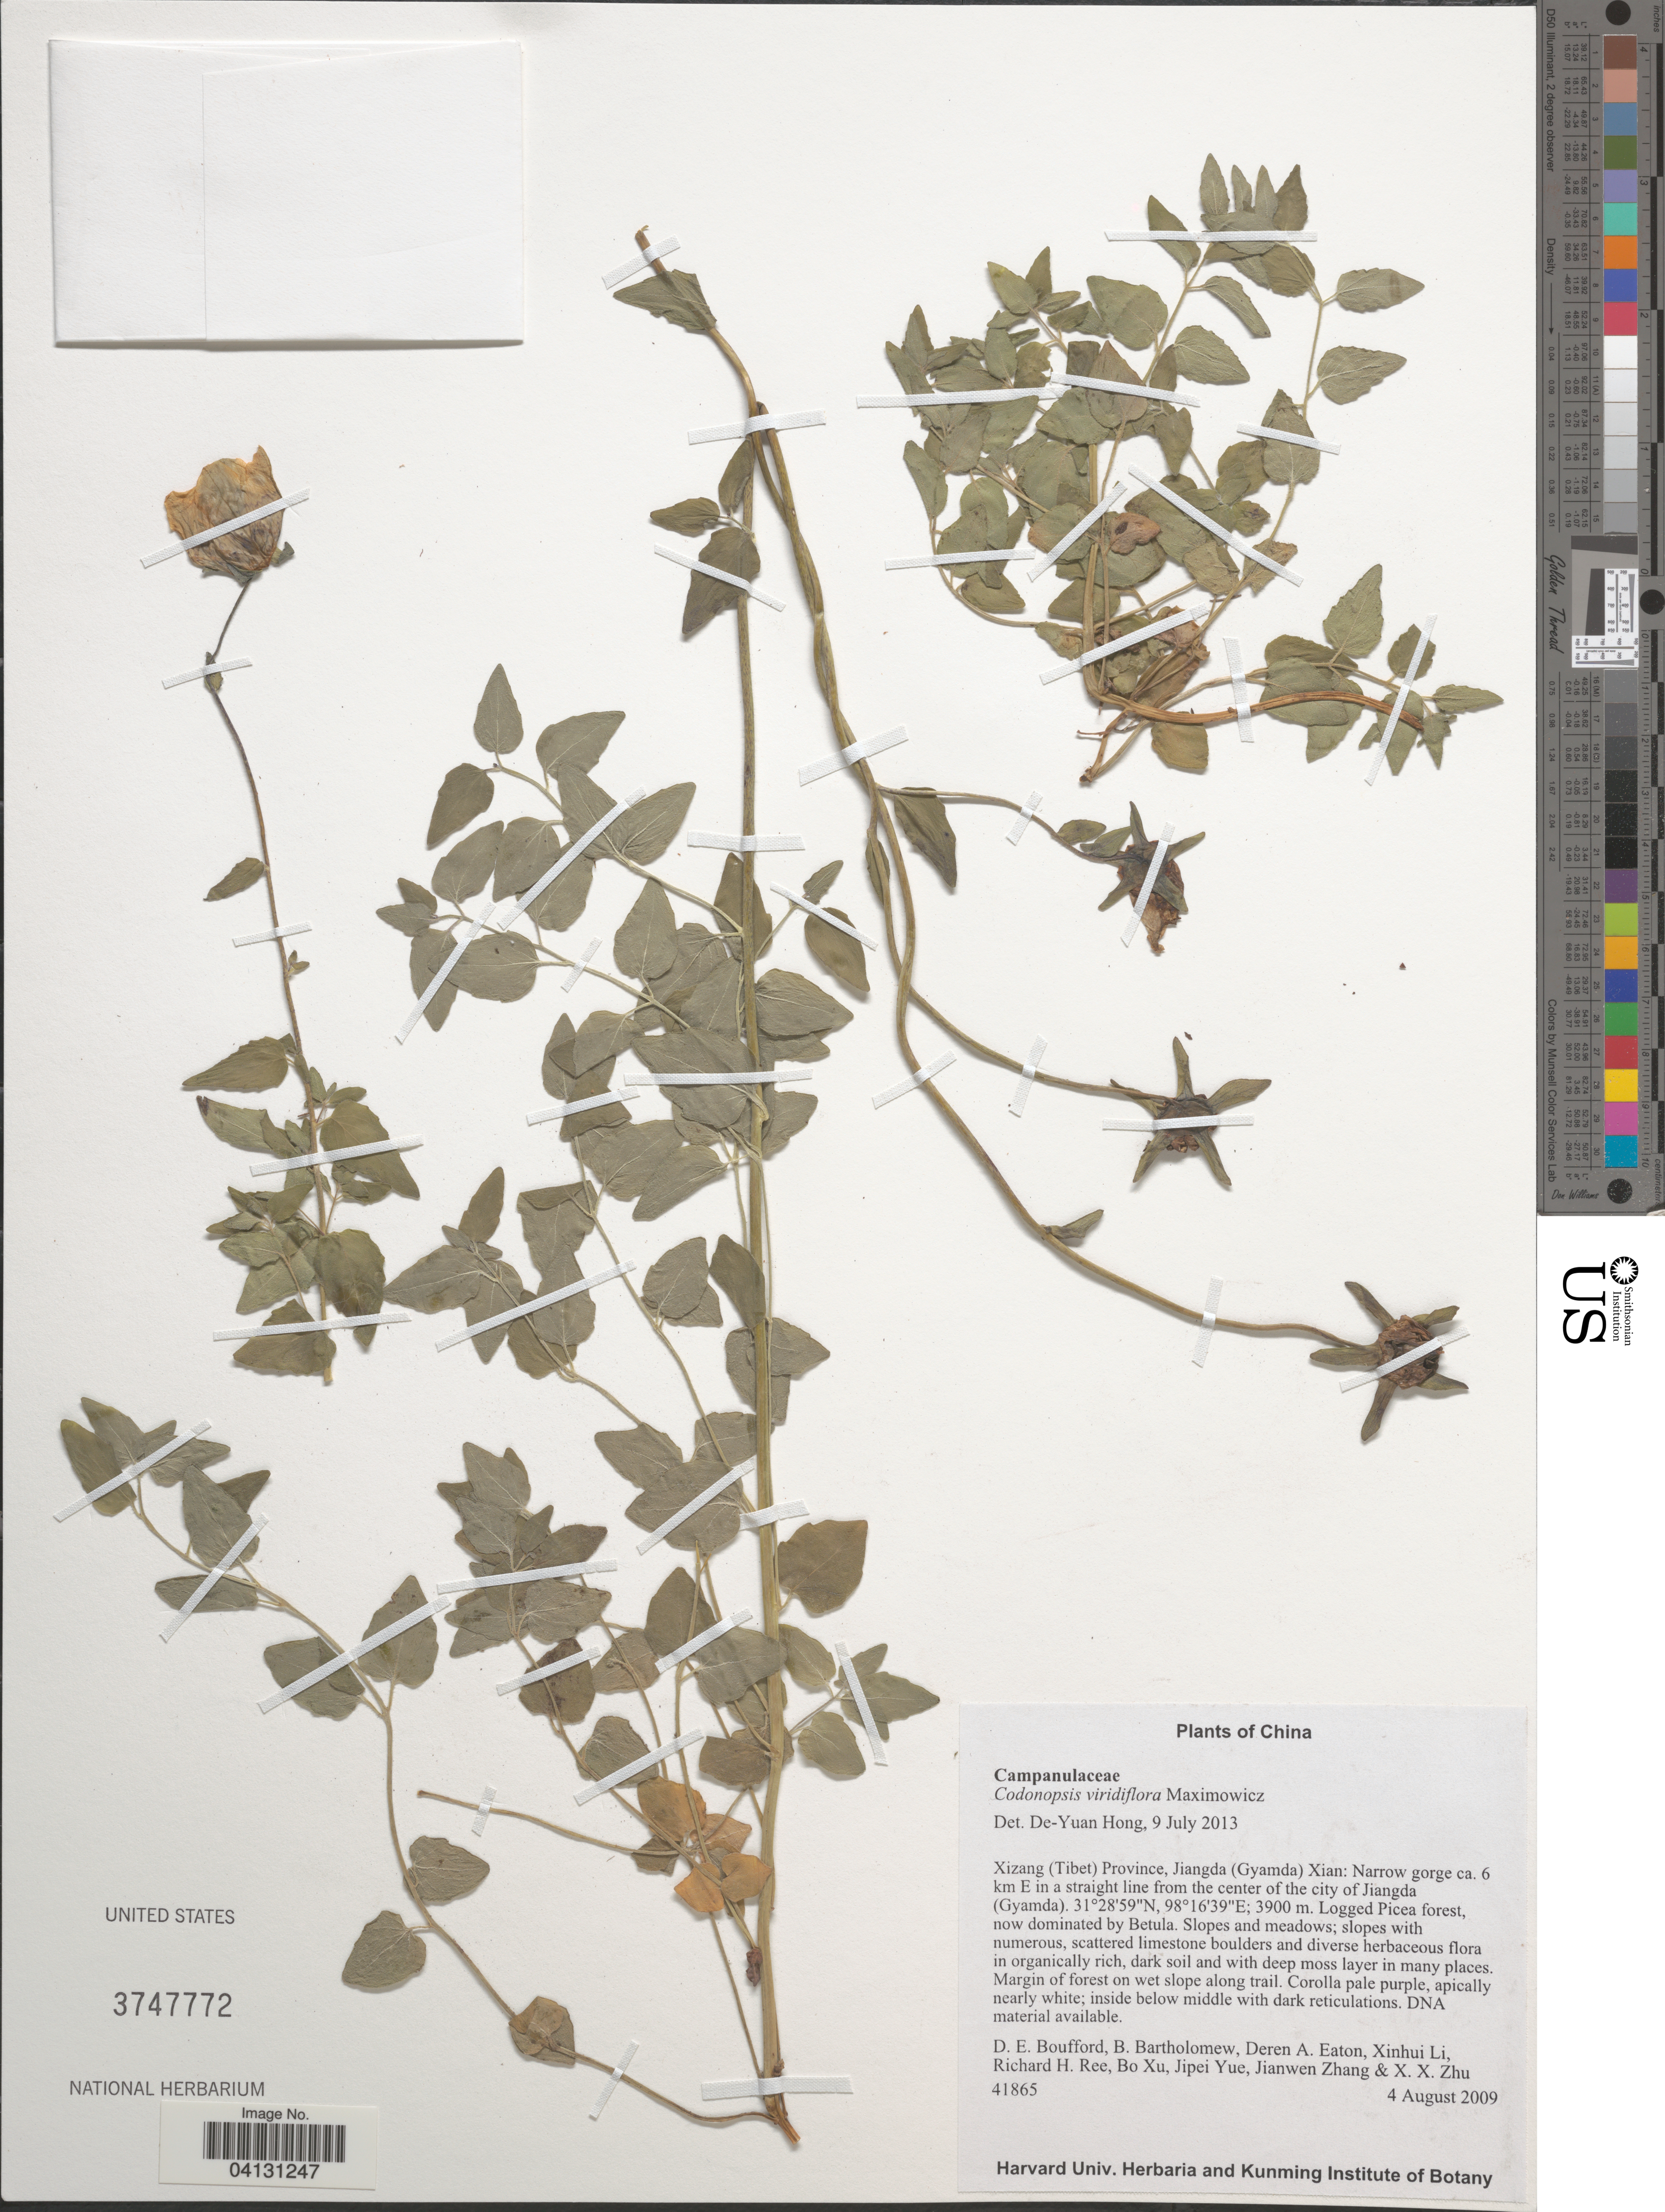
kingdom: Plantae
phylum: Tracheophyta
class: Magnoliopsida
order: Asterales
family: Campanulaceae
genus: Codonopsis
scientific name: Codonopsis viridiflora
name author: Maxim.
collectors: D. E. Boufford, B. Bartholomew, D. Eaton, X. Li & et al.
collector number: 41865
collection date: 2009-08-04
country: China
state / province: Xizang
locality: (Tibet), Jiangda (Gyamda) Xian: Narrow gorge ca. 6 km E in a straight line from the center of the city of Jiangda (Gyamba).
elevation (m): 3900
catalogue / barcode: US 3747772